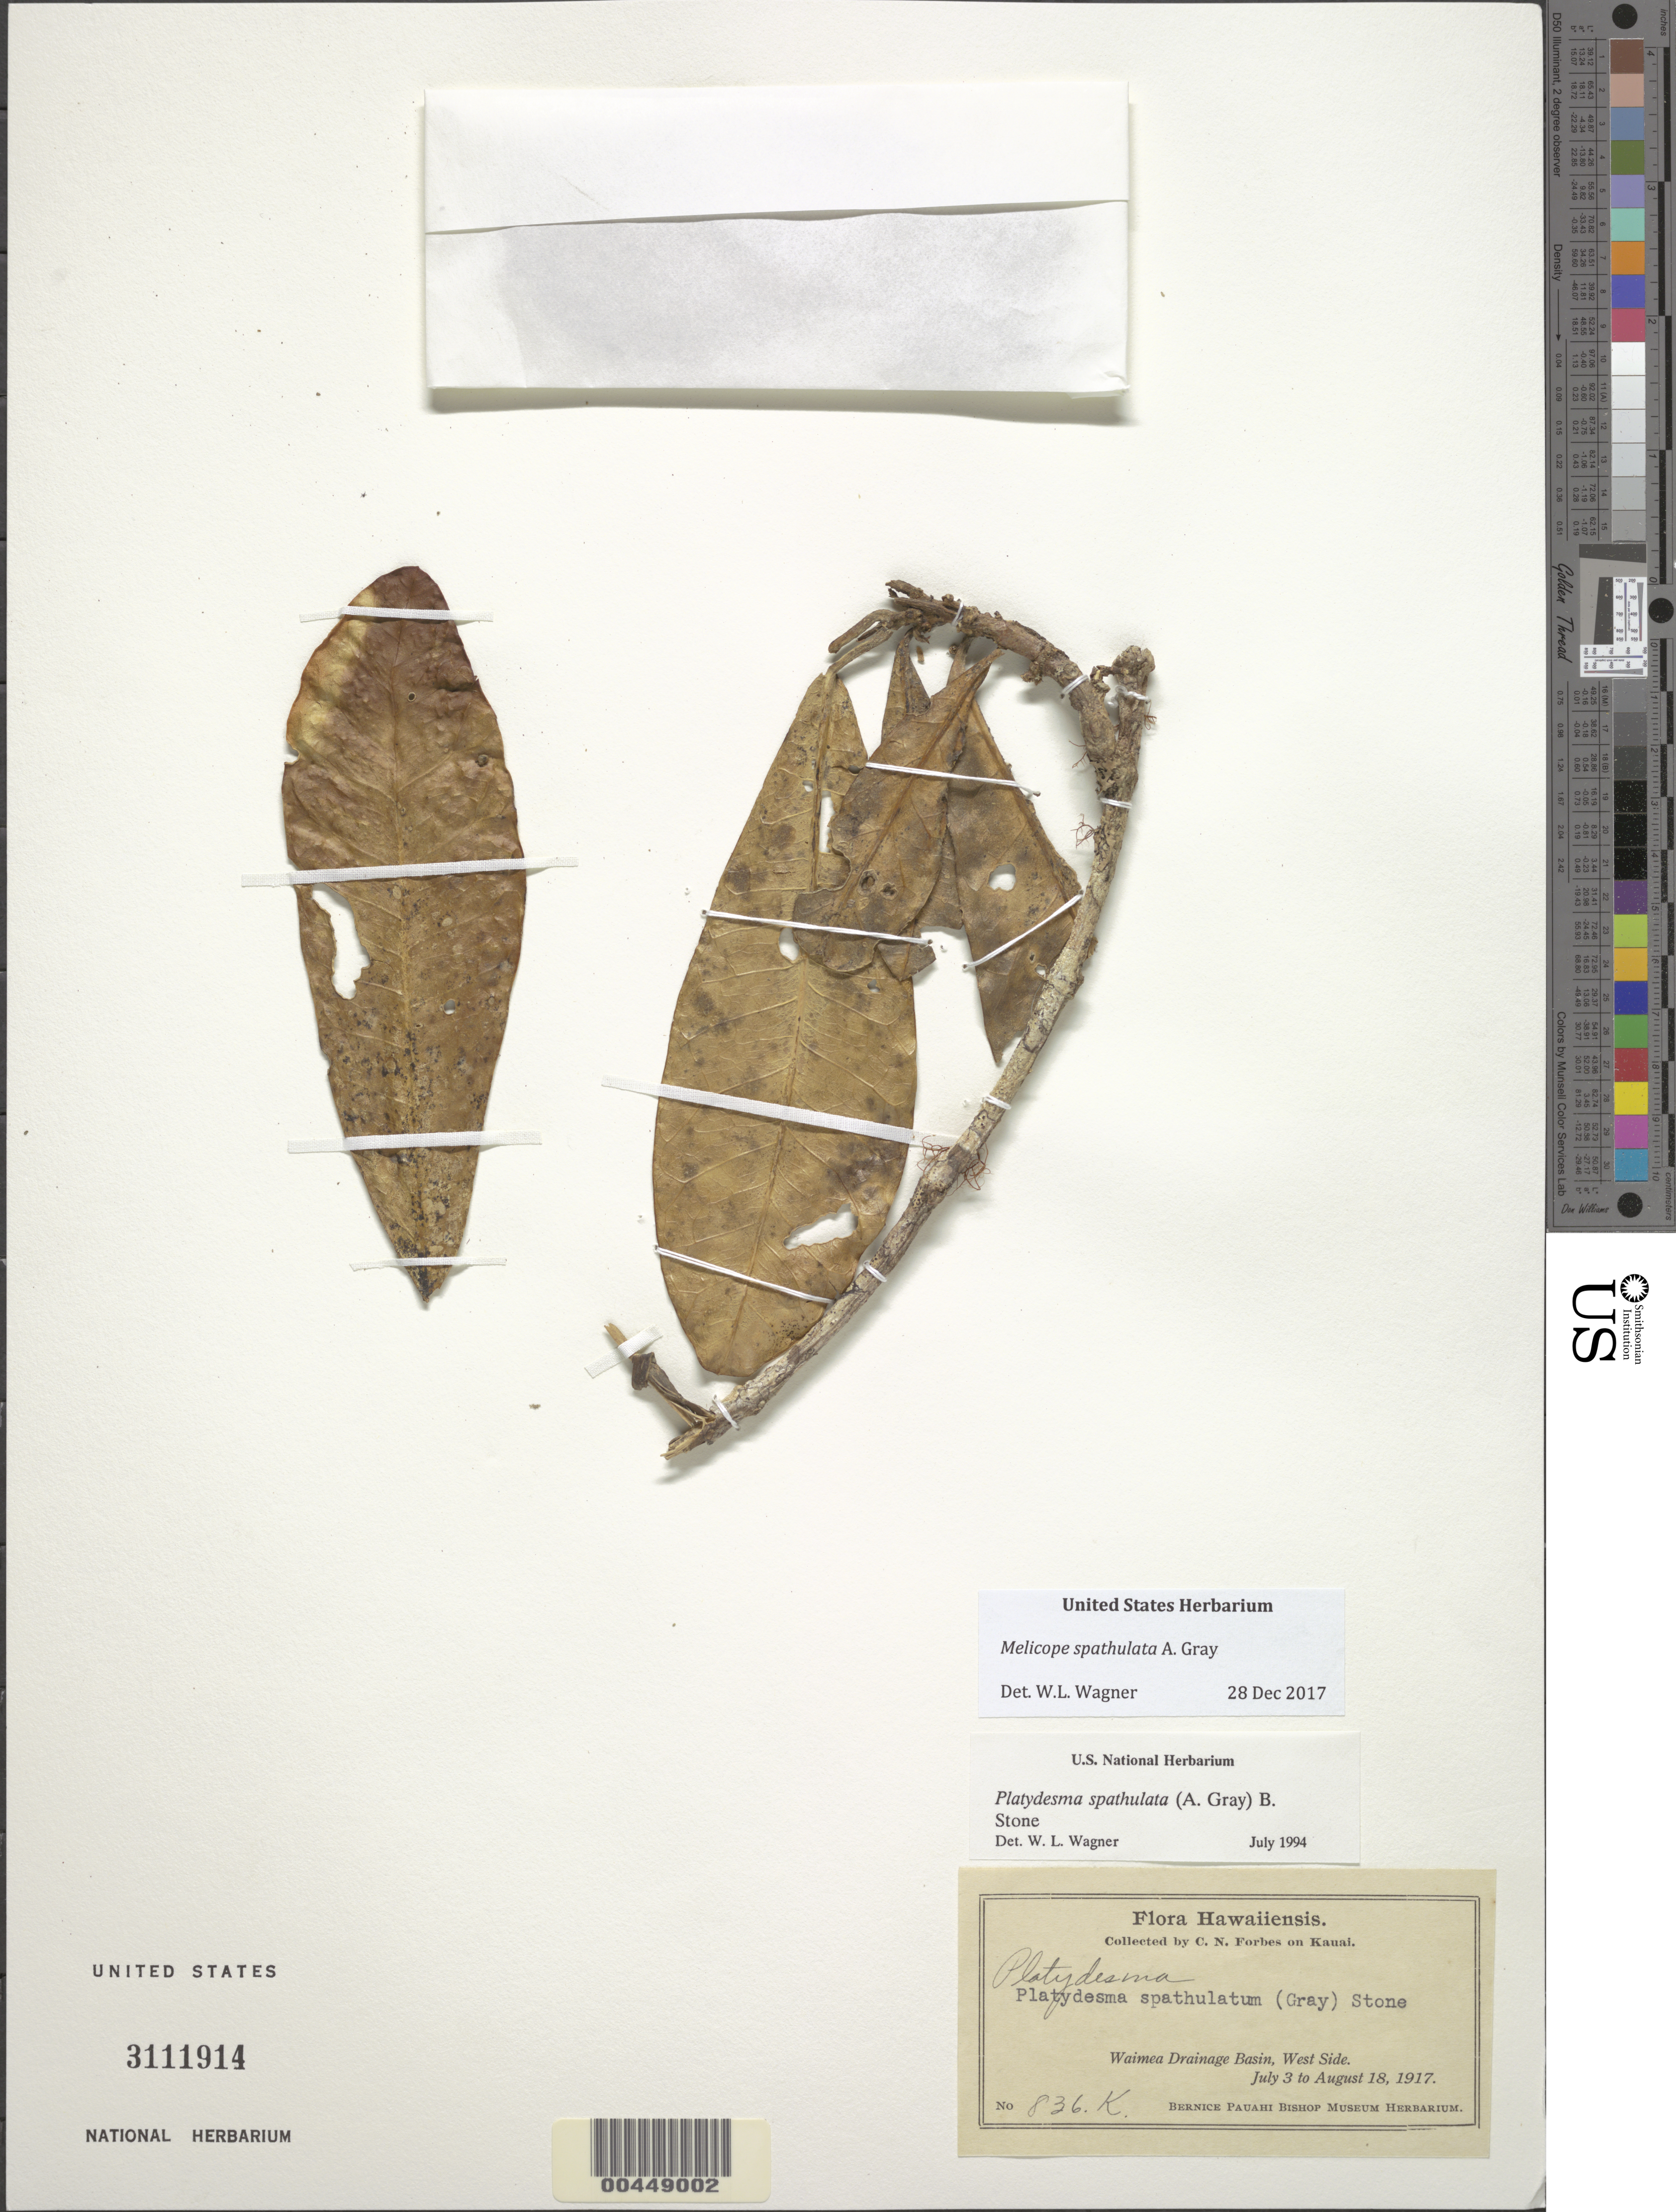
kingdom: Plantae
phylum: Tracheophyta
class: Magnoliopsida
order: Sapindales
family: Rutaceae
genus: Melicope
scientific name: Melicope spathulata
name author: A. Gray in Wilkes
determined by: Wagner, W. L., (BOT), Smithsonian Institution - National Museum of Natural History (UNITED STATES)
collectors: C. N. Forbes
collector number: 836.K.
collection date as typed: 3 Jul 1917 to 18 Aug 1917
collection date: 1917-07-03/1917-08-18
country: United States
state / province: Hawaii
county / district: Kauai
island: Kaua'i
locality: Waimea Drainage basin, W side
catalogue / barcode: US 3111914